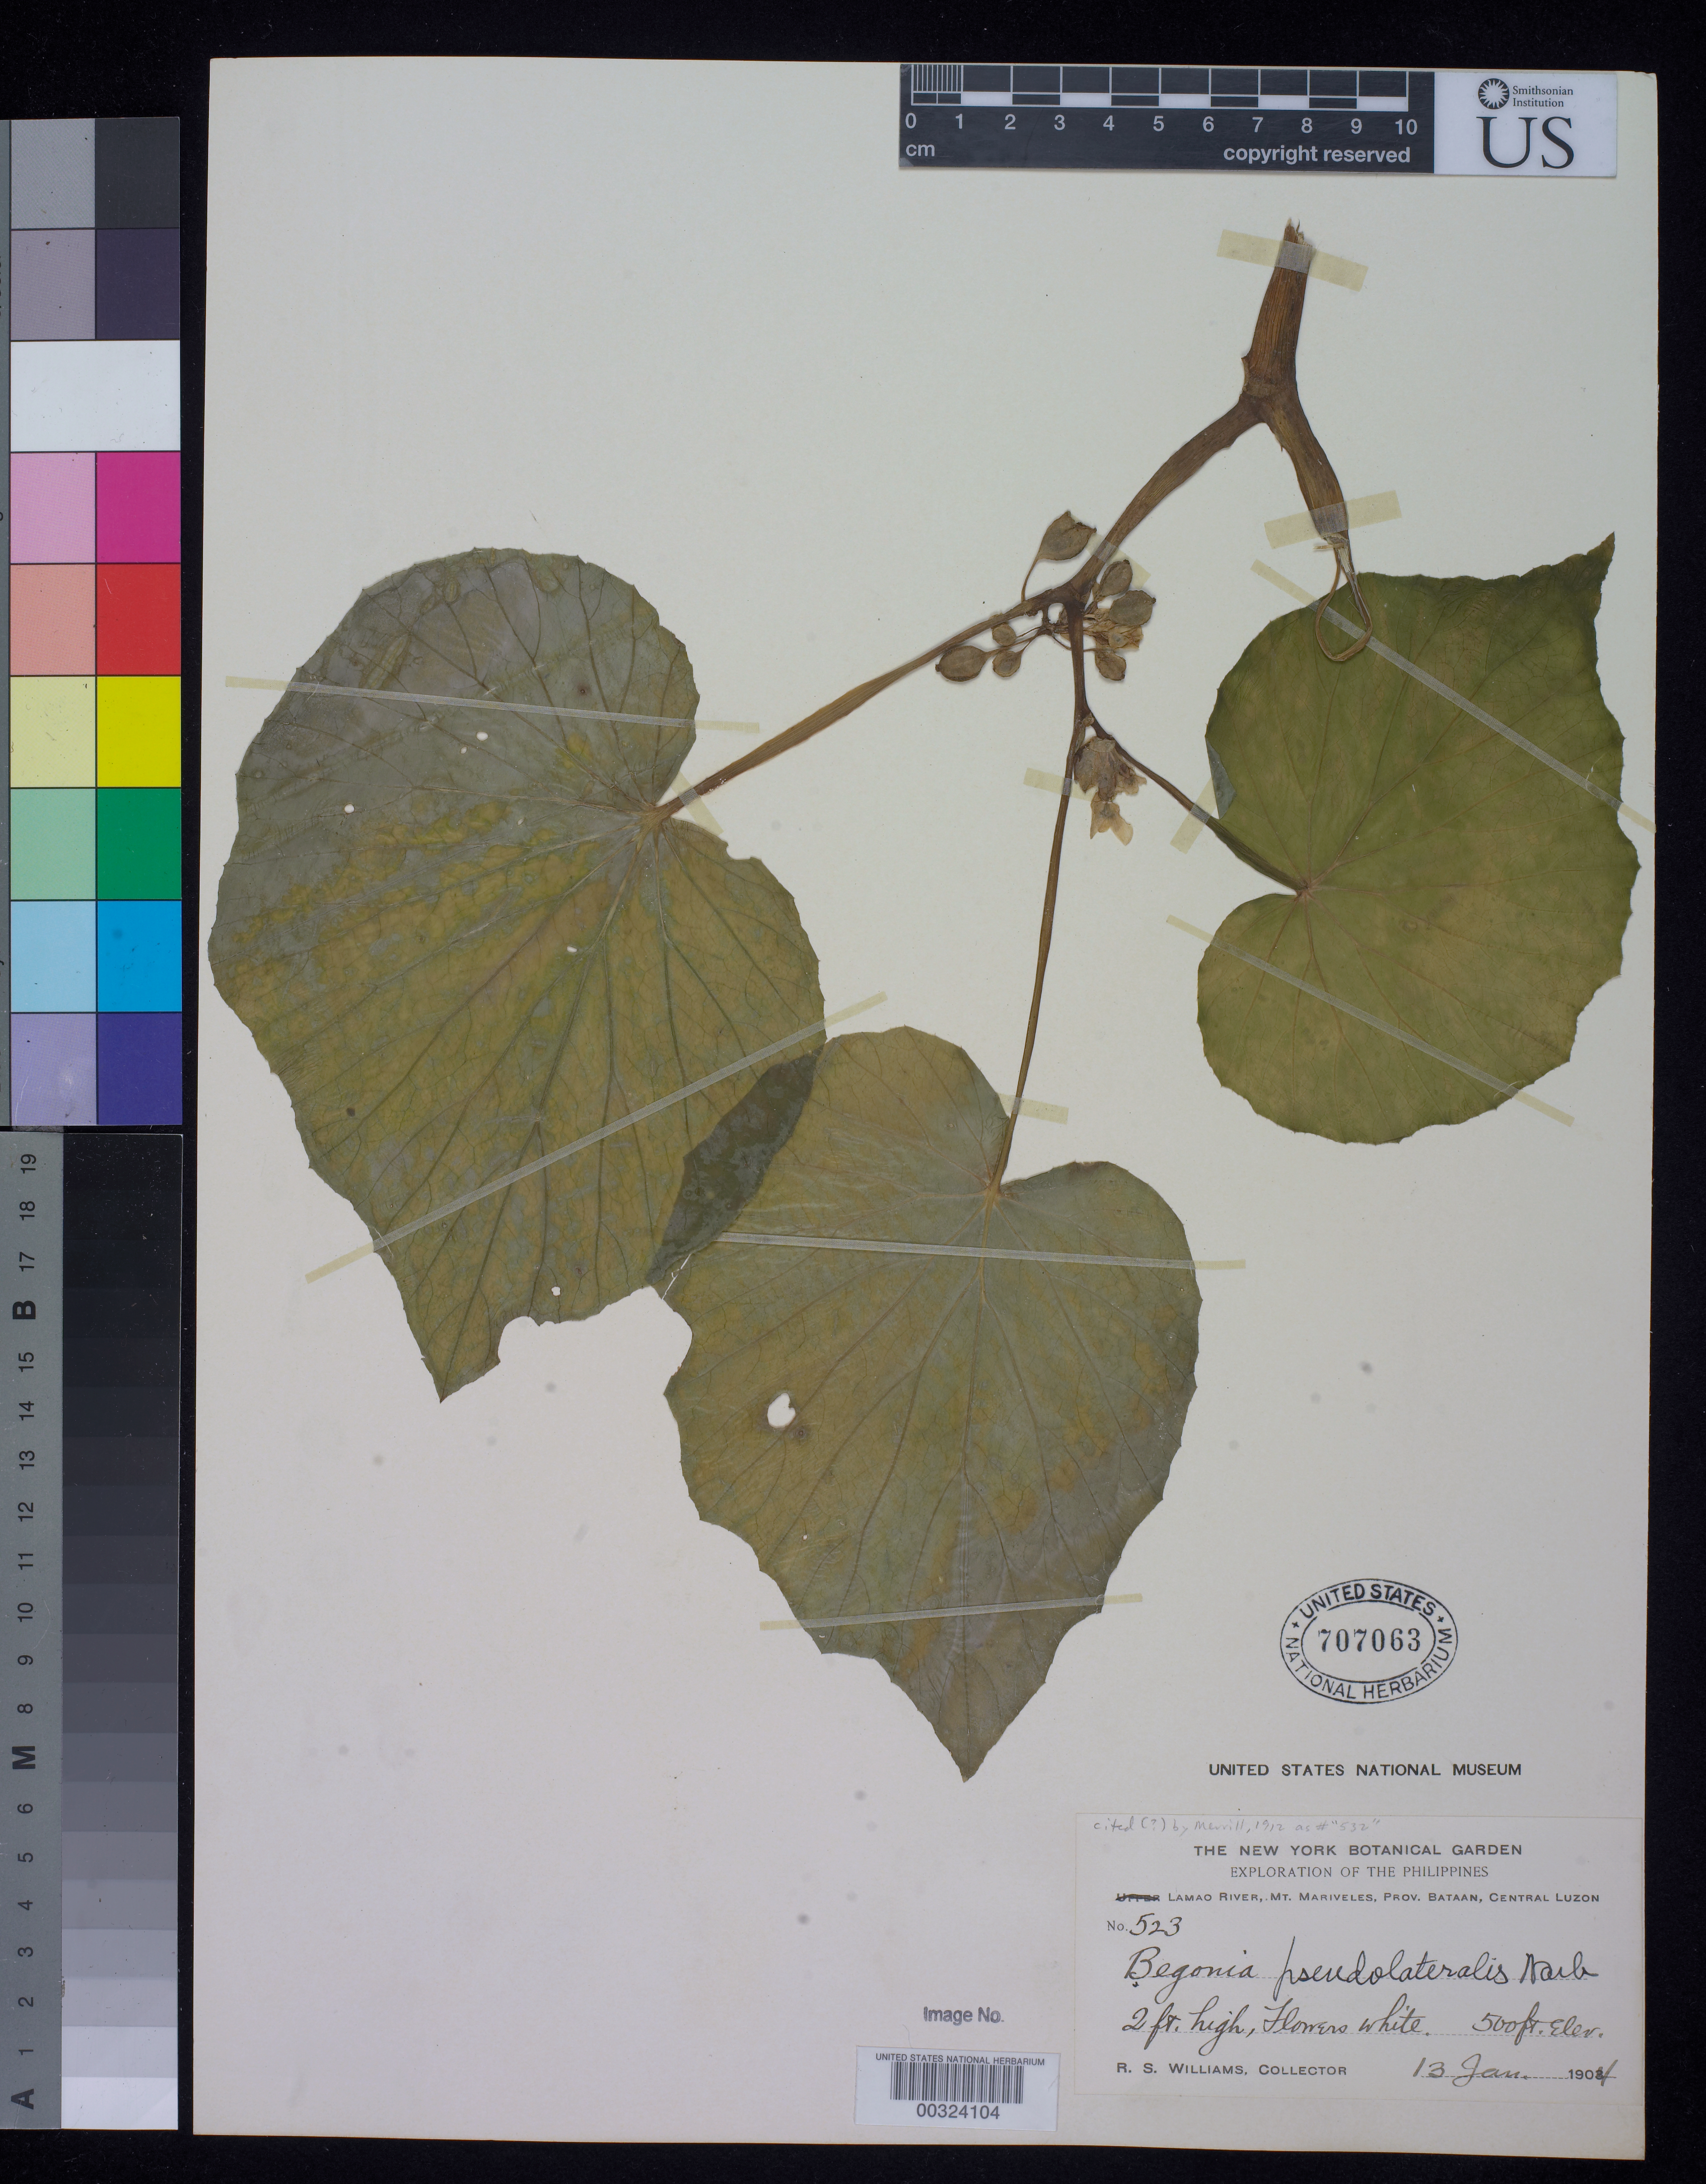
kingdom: Plantae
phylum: Tracheophyta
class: Magnoliopsida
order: Cucurbitales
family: Begoniaceae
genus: Begonia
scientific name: Begonia pseudolateralis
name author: Warb.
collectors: R. S. Williams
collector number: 523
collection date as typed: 13 Jan 1904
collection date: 1904-01-13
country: Philippines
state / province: Central Luzon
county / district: Bataan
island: Luzon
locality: Lamao River, Mt. Mariveles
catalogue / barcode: US 707063